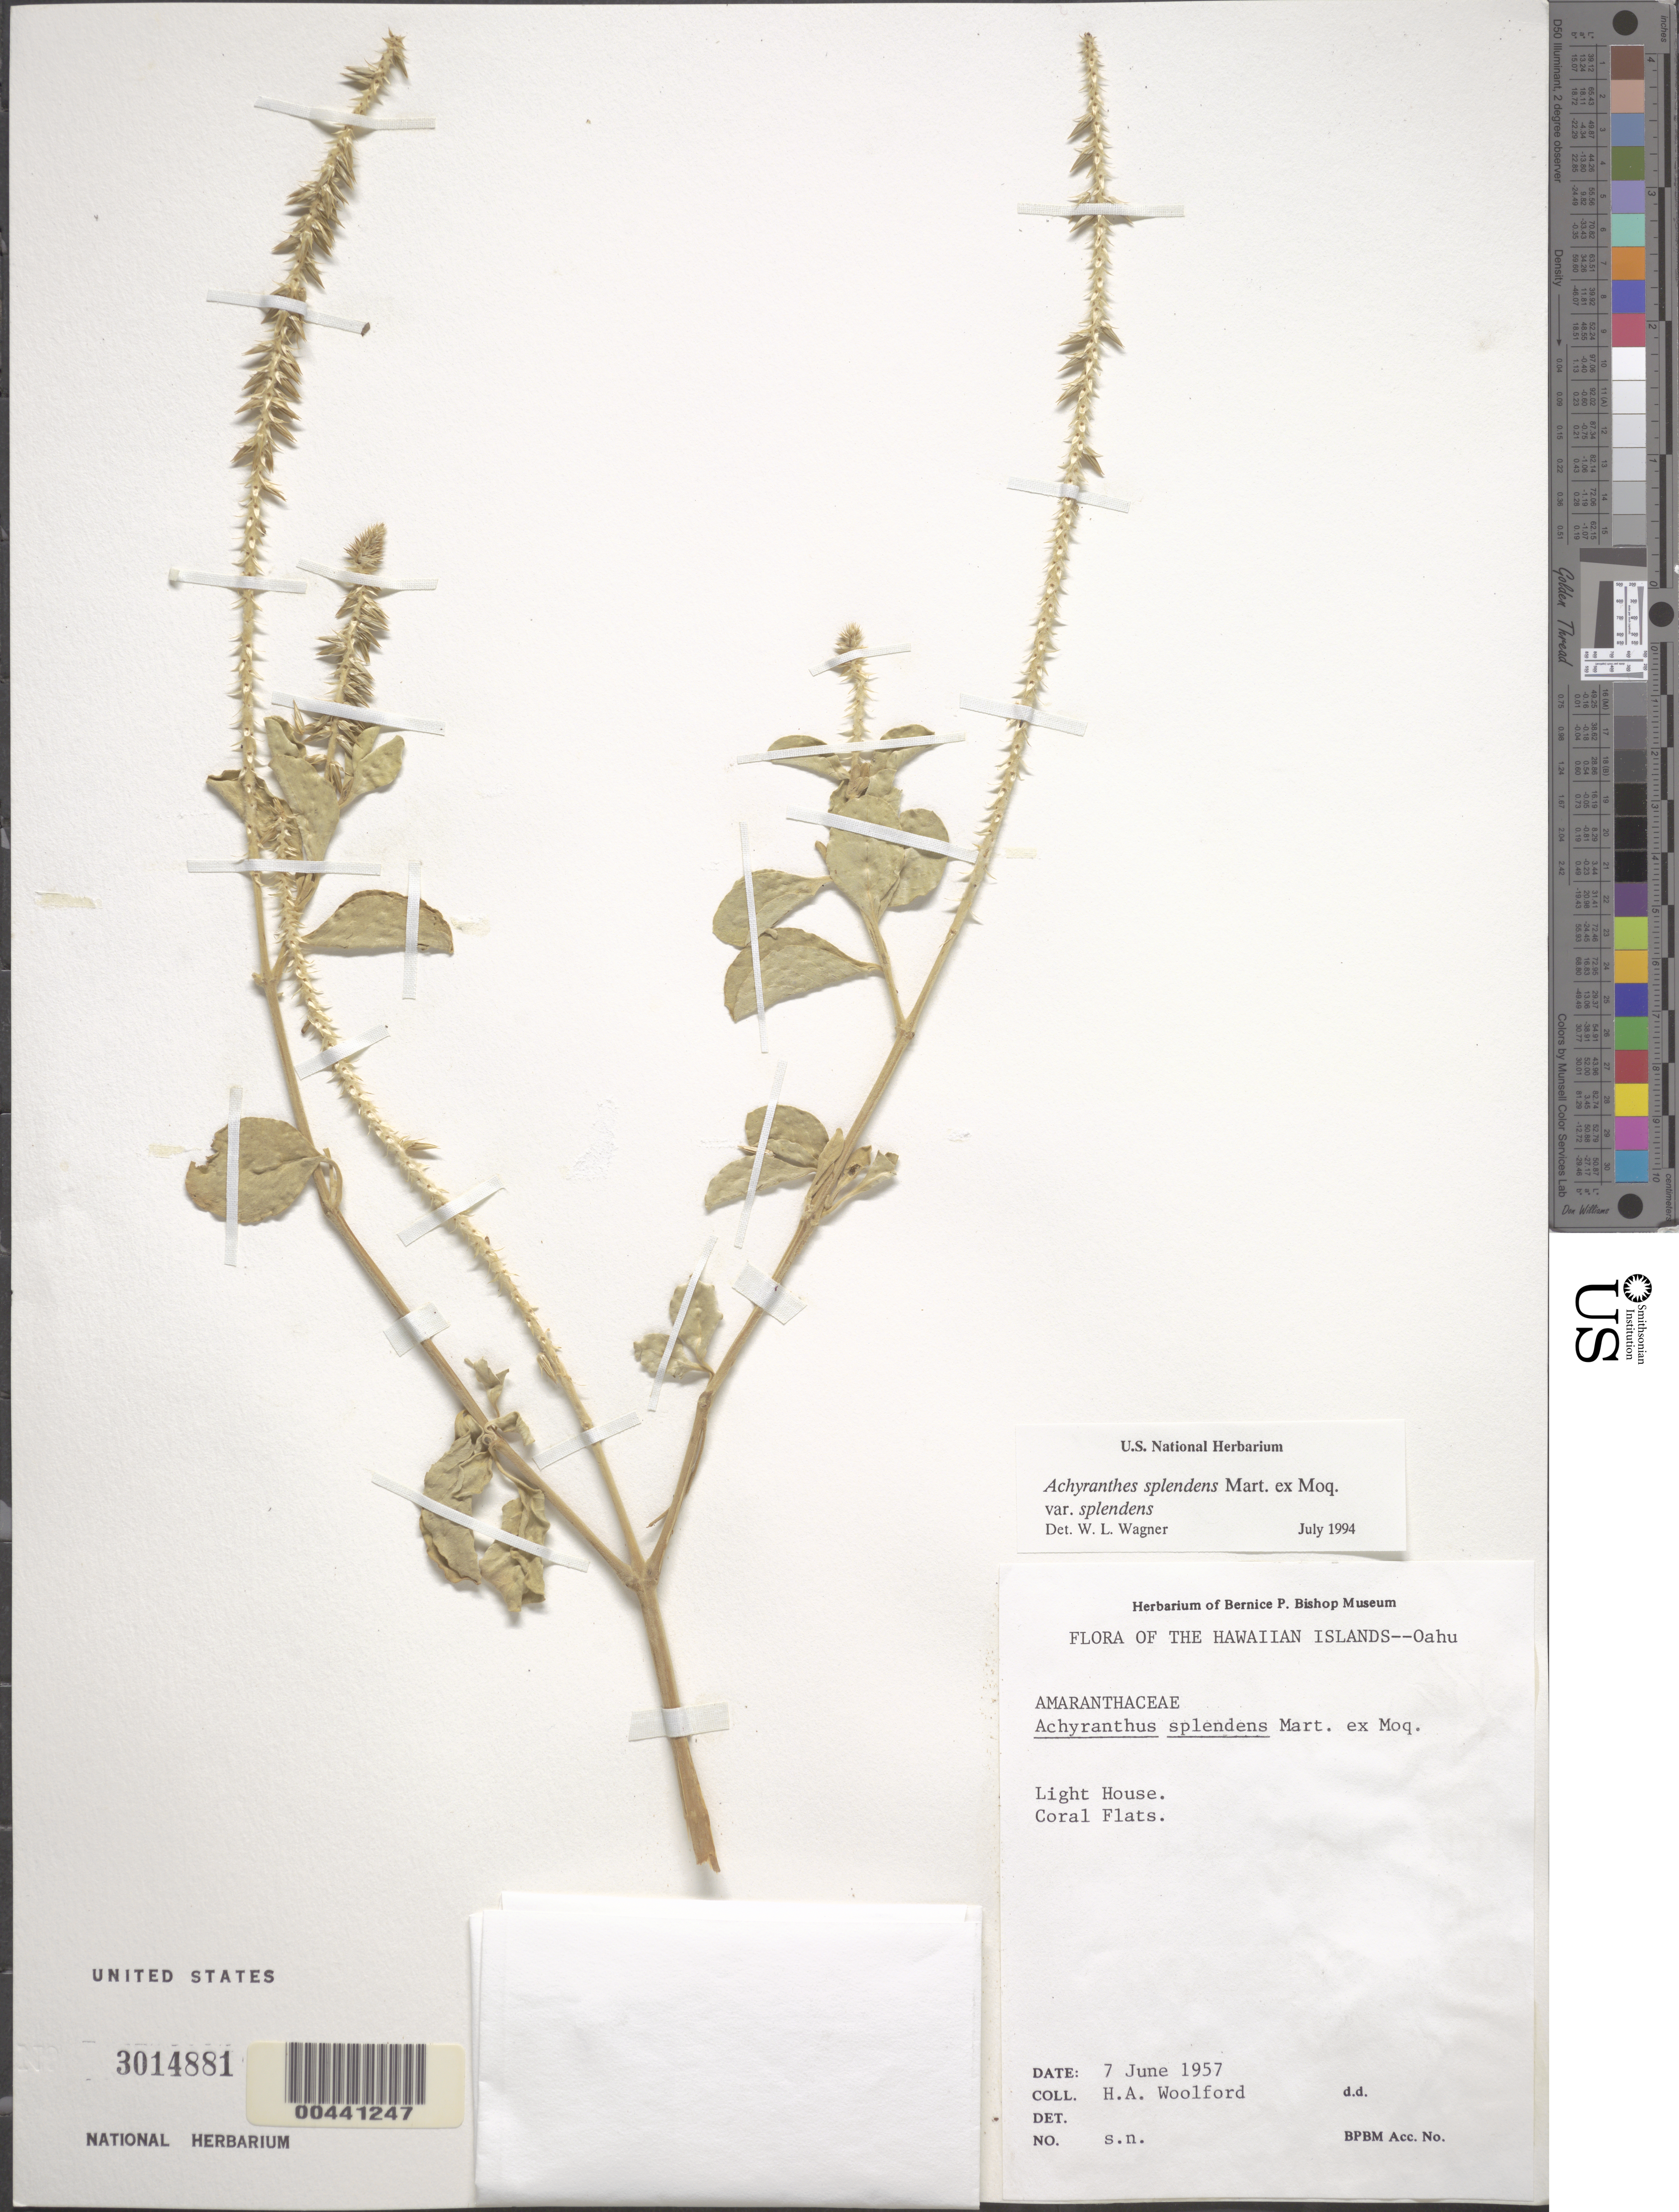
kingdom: Plantae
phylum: Tracheophyta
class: Magnoliopsida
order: Caryophyllales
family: Amaranthaceae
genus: Achyranthes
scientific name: Achyranthes splendens var. splendens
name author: Mart. ex Moq.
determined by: Wagner, W. L., (BOT), Smithsonian Institution - National Museum of Natural History (UNITED STATES)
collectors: H. Woolford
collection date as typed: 7 Jun 1957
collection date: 1957-06-07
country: United States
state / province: Hawaii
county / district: Honolulu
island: Oahu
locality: Light House, Coral Flats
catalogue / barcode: US 3014881